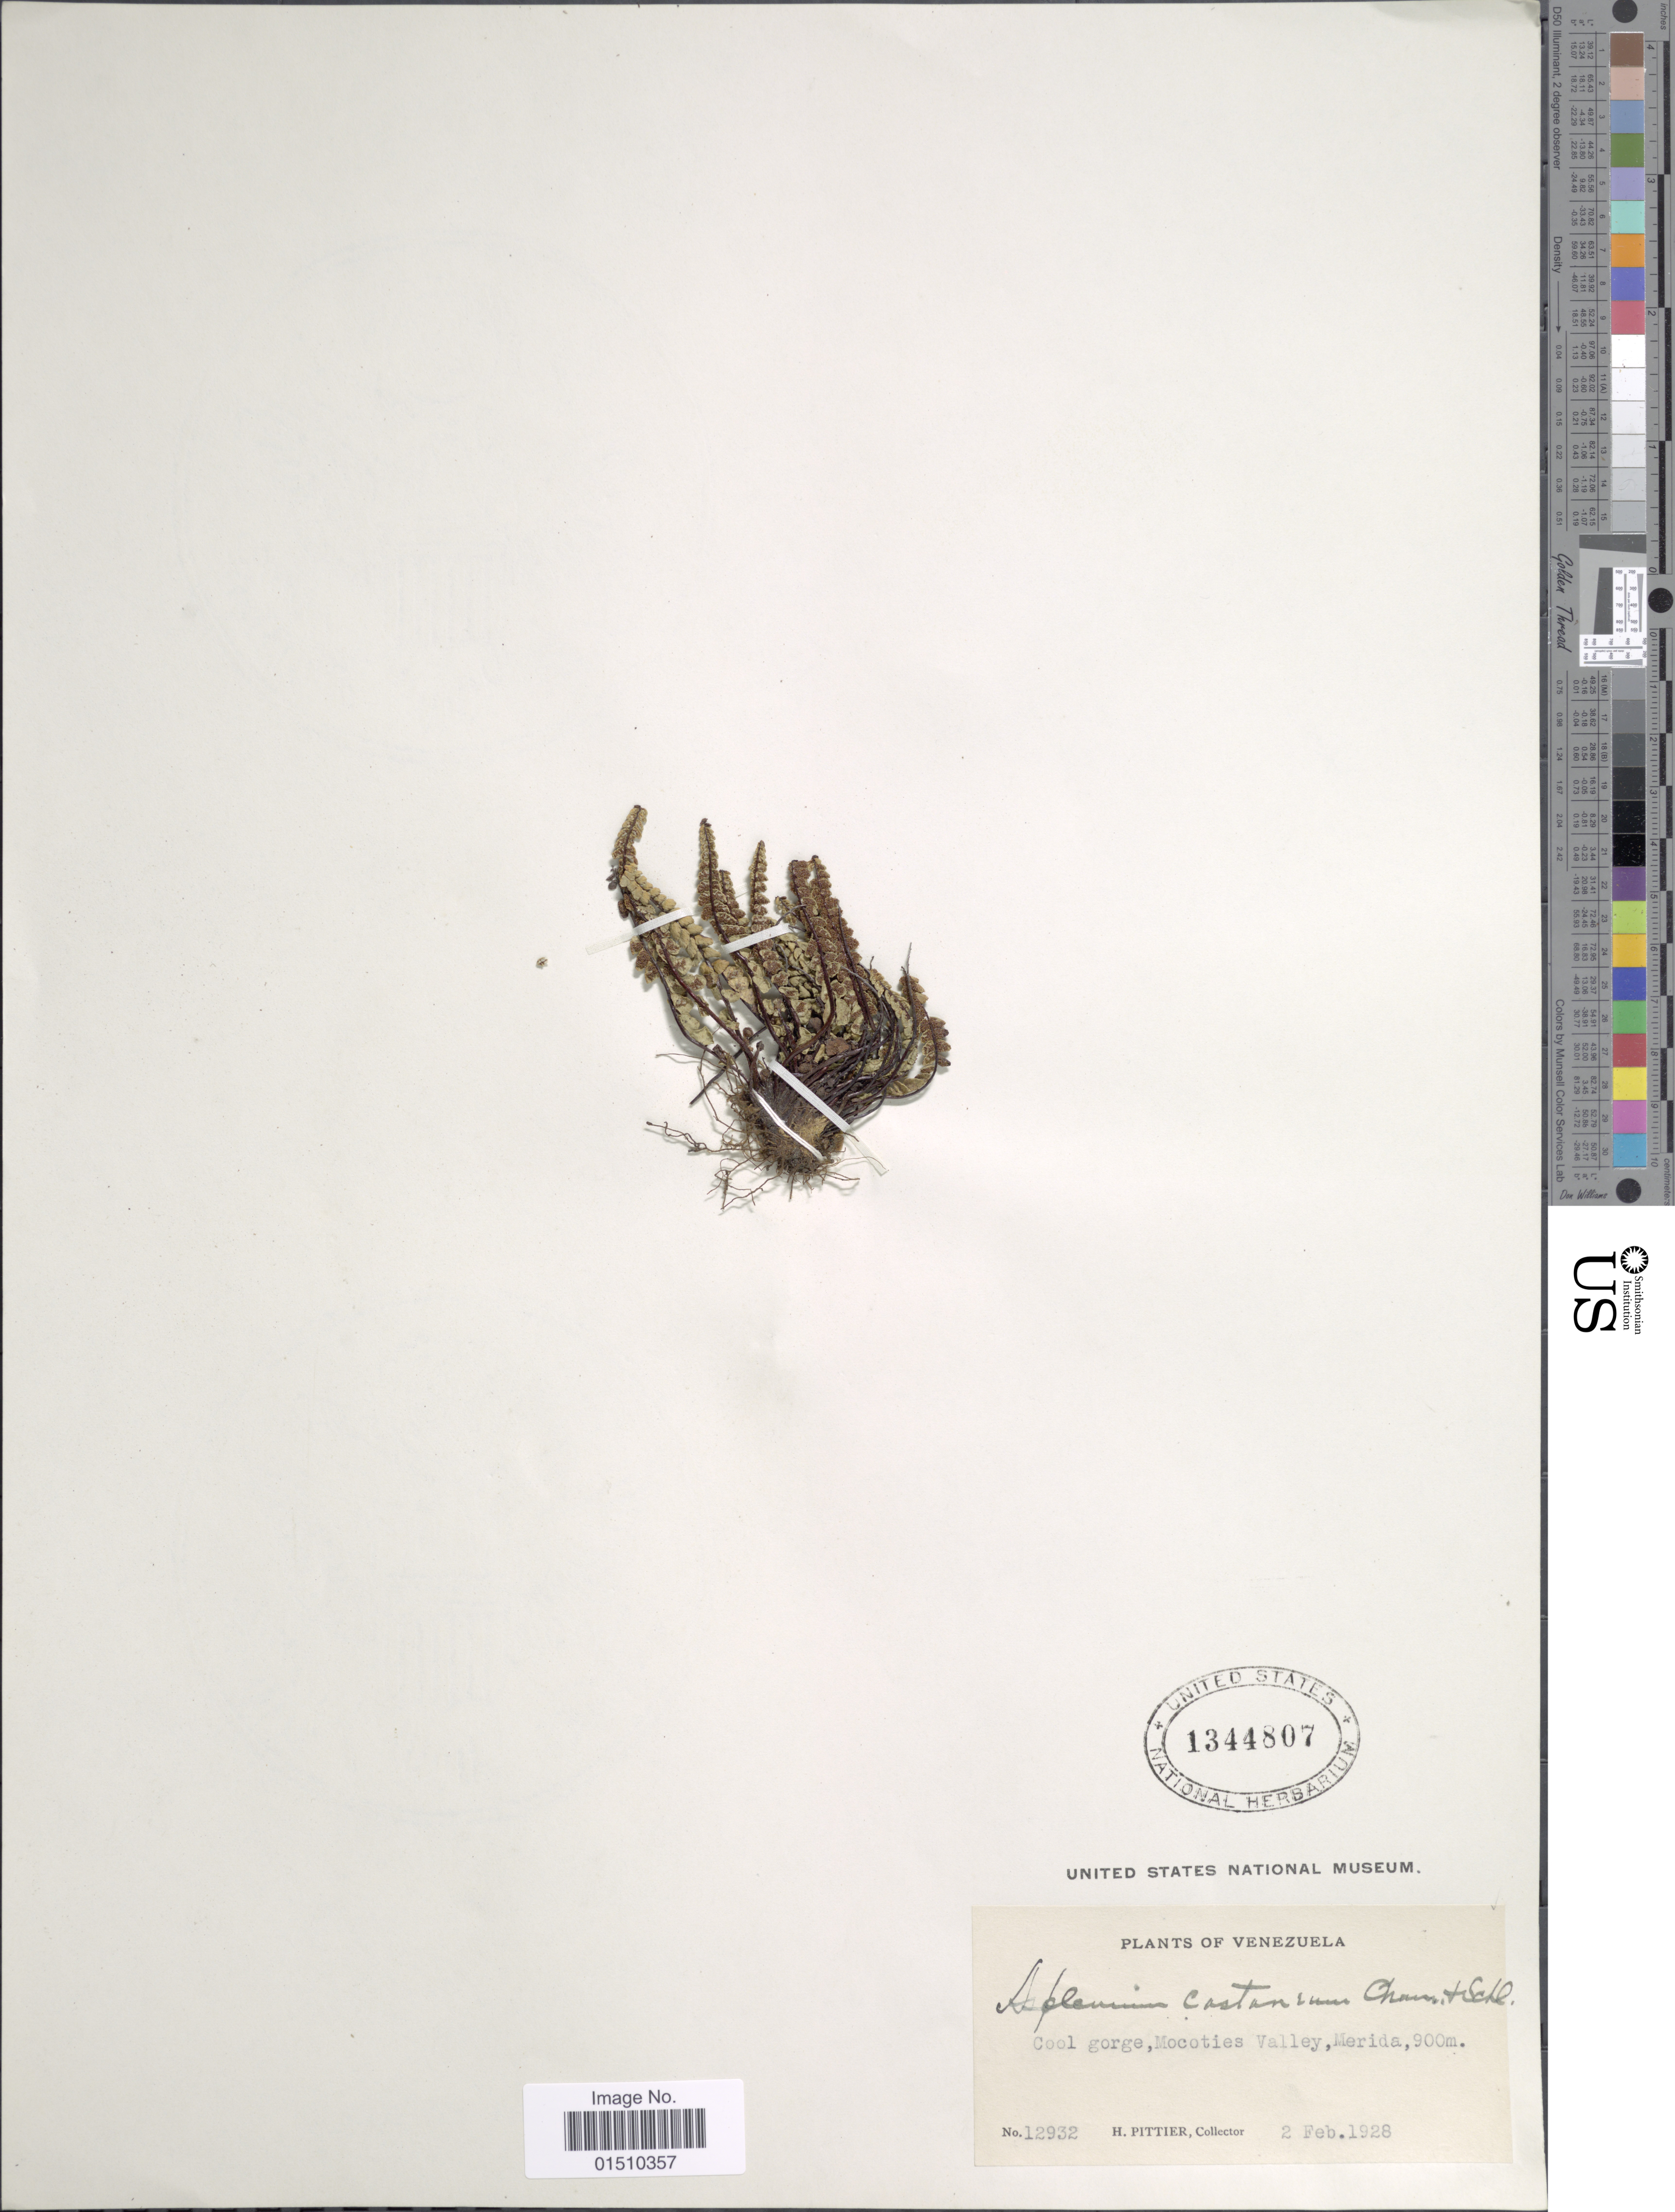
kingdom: Plantae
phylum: Tracheophyta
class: Polypodiopsida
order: Polypodiales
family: Aspleniaceae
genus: Asplenium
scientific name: Asplenium castaneum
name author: Schltdl. & Cham.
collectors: H. F. Pittier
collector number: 12932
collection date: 1928-02-02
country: Venezuela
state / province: Mérida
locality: Venezuela, Cool gorge, Mocoties Valley.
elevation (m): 900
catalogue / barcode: US 1344807